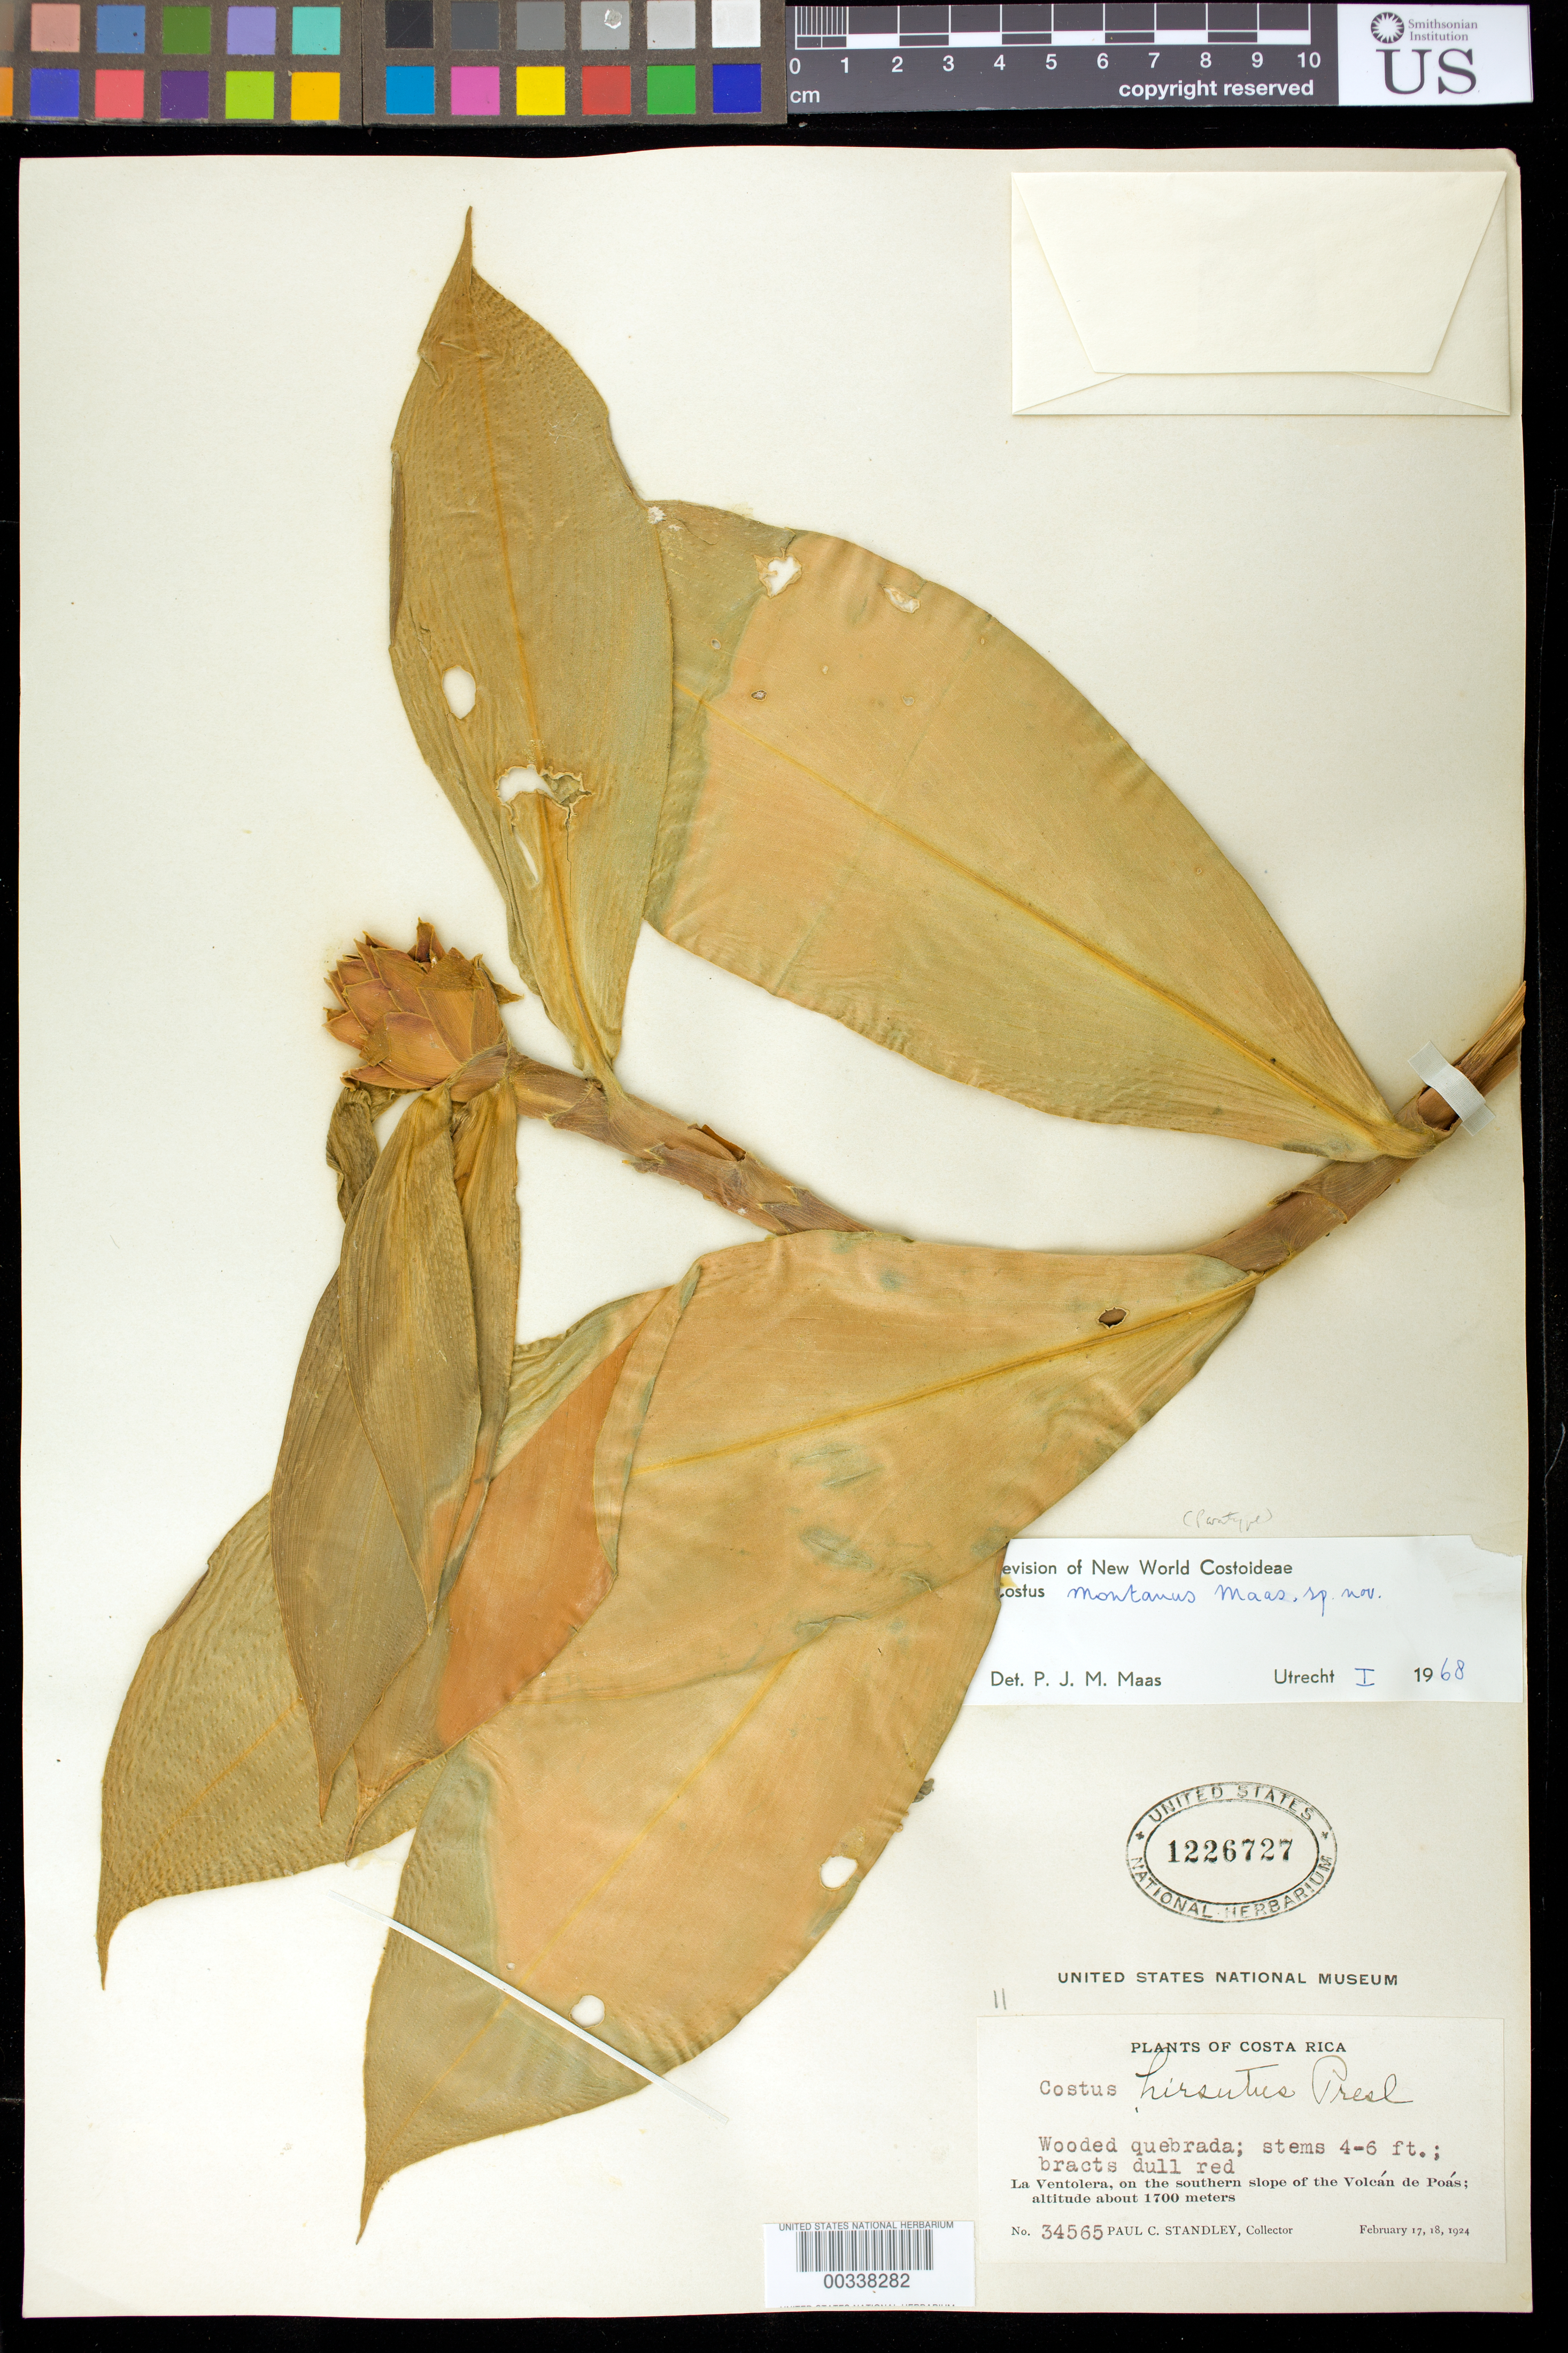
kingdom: Plantae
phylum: Tracheophyta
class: Liliopsida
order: Zingiberales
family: Costaceae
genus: Costus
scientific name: Costus montanus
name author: Maas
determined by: Maas, Paul J. M.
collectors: P. C. Standley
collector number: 34565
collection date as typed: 17 Feb 1924 and 18 Feb 1924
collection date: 1924-02-17,1924-02-18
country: Costa Rica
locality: La Ventolera on southern slope of Volcan de Poás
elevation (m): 1700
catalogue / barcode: US 1226727